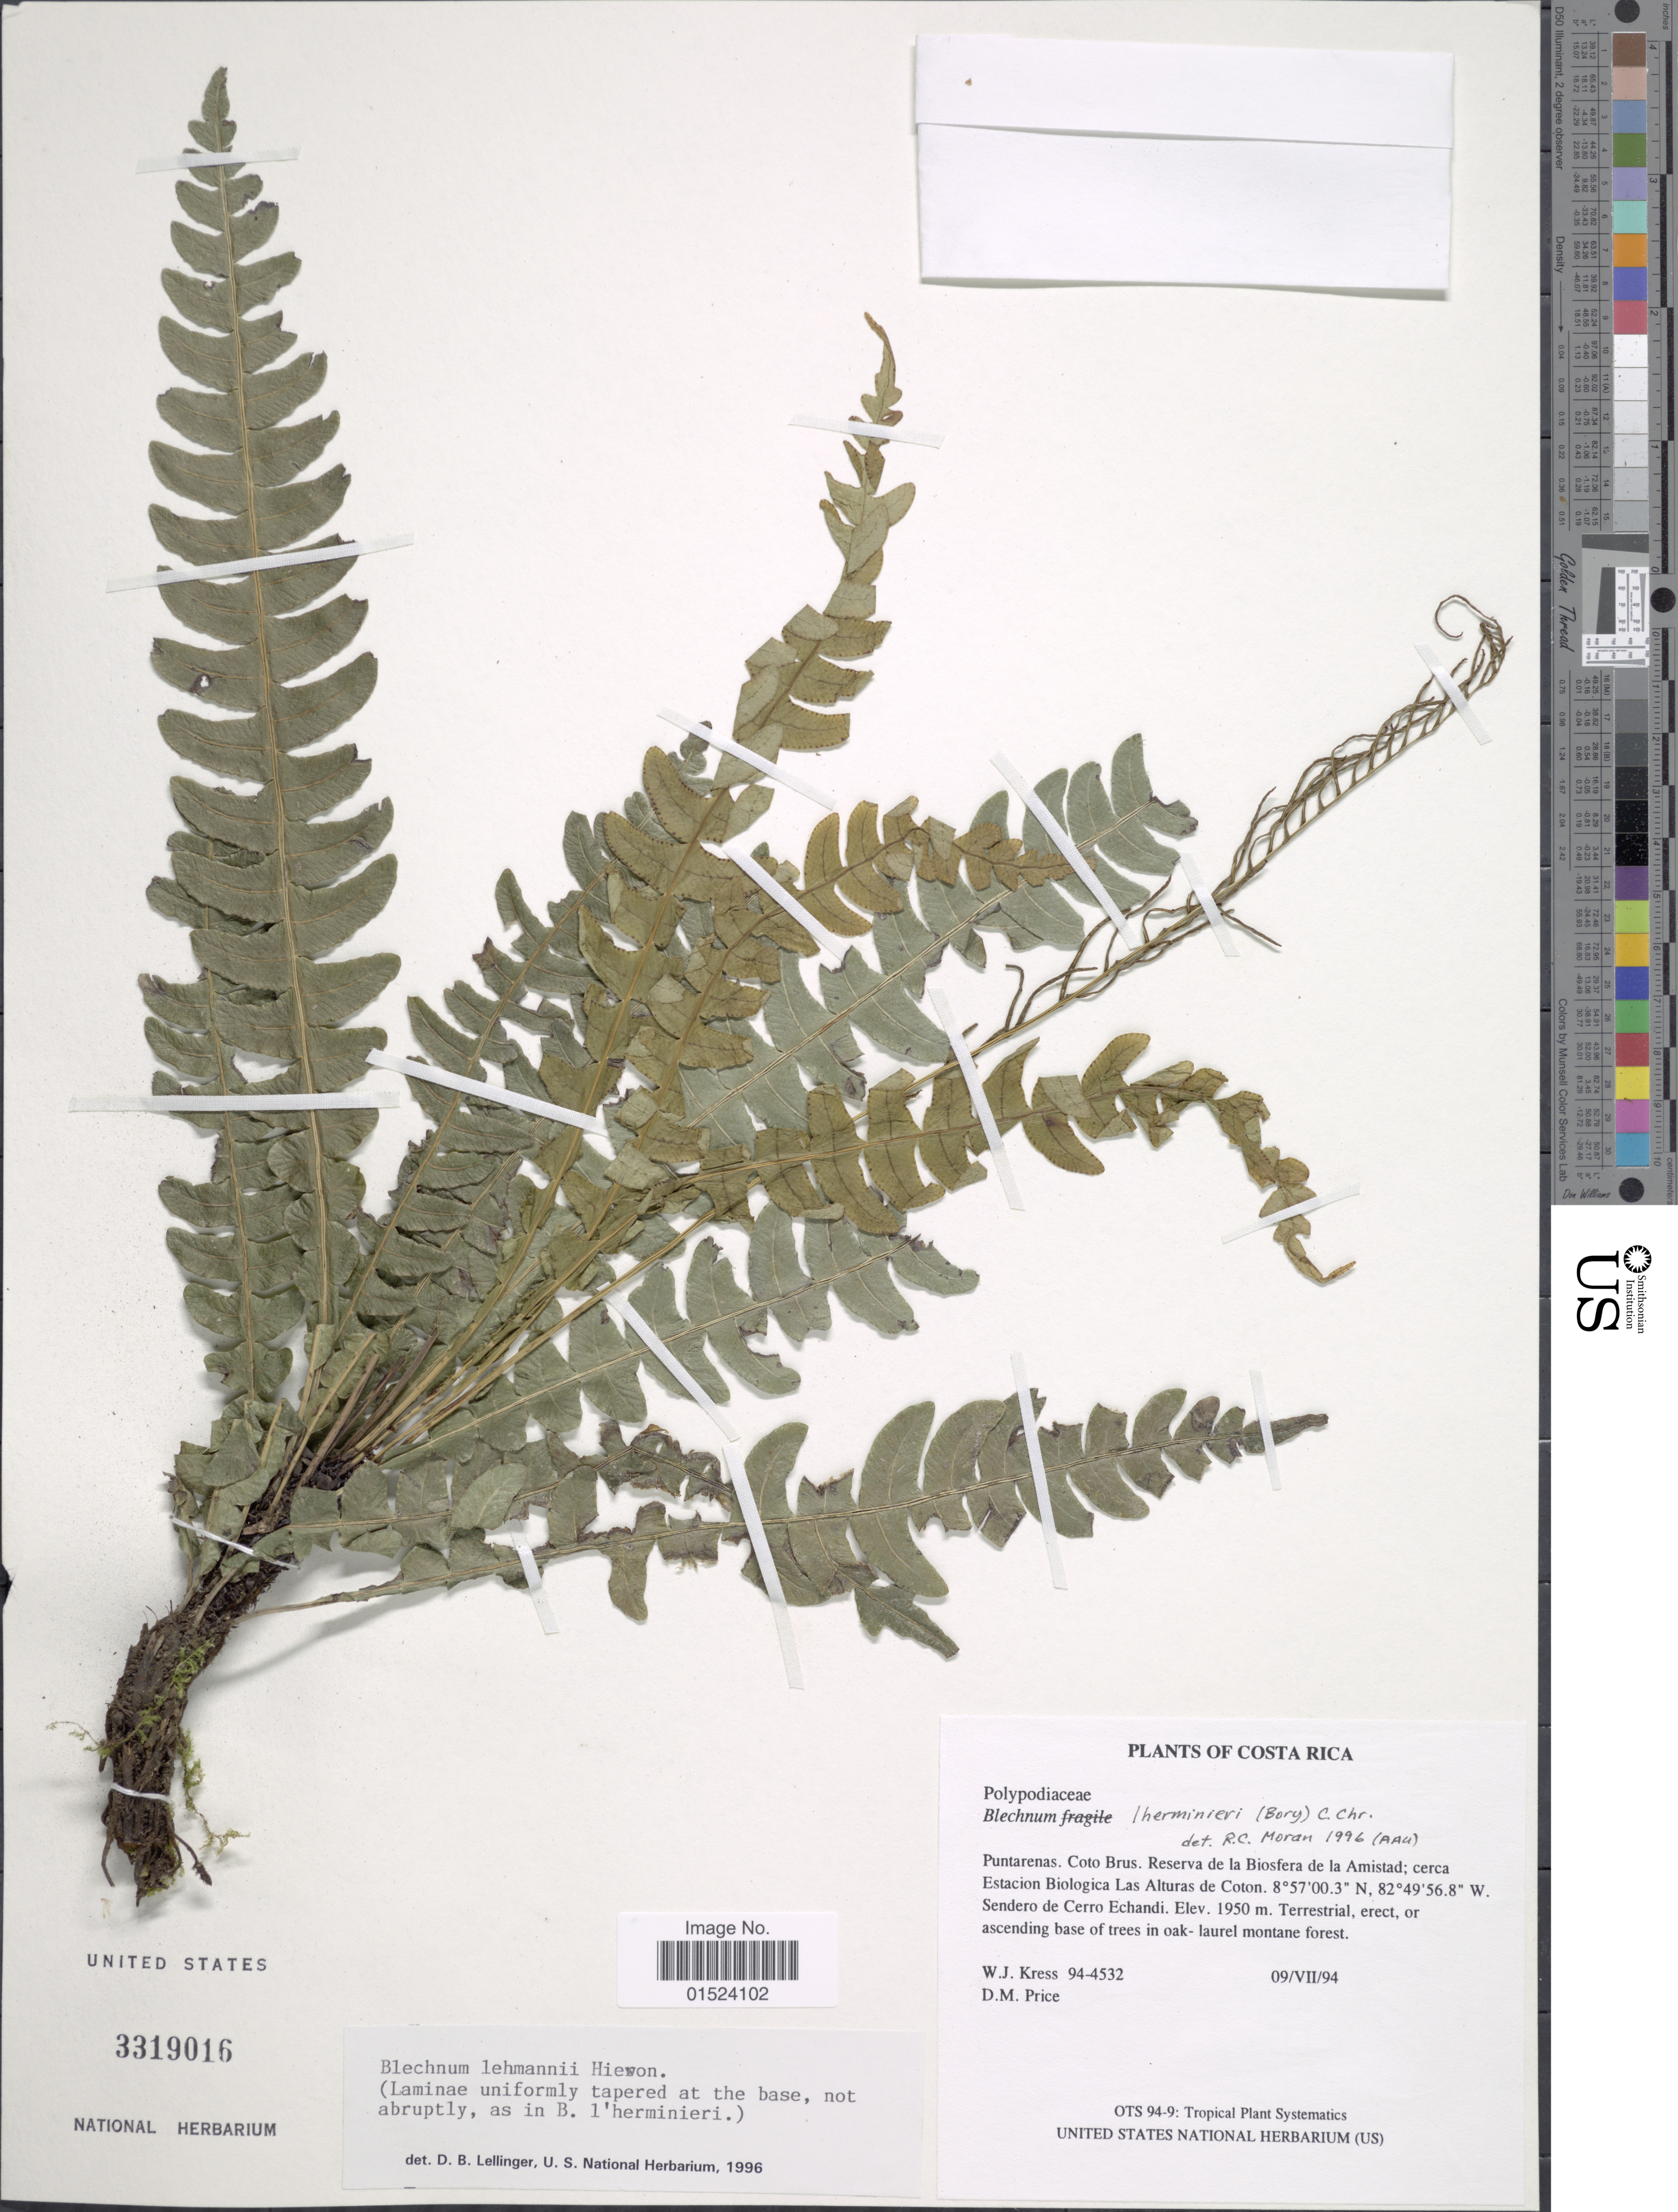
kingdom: Plantae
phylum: Tracheophyta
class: Polypodiopsida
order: Polypodiales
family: Blechnaceae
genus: Blechnum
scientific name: Blechnum l'herminieri subsp. lehmannii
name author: (Hieron.) Lellinger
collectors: W. J. Kress & D. M. Price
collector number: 94-4532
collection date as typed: Transcribed d/m/y: 9/7/94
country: Costa Rica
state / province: Puntarenas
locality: Coto Brus. Reserva de la Biosfera de la Amistad; cerca Estacion Biologica Las Alturas de Coton, Sendero de Cerro Echandi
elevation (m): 1950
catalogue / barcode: US 3319016